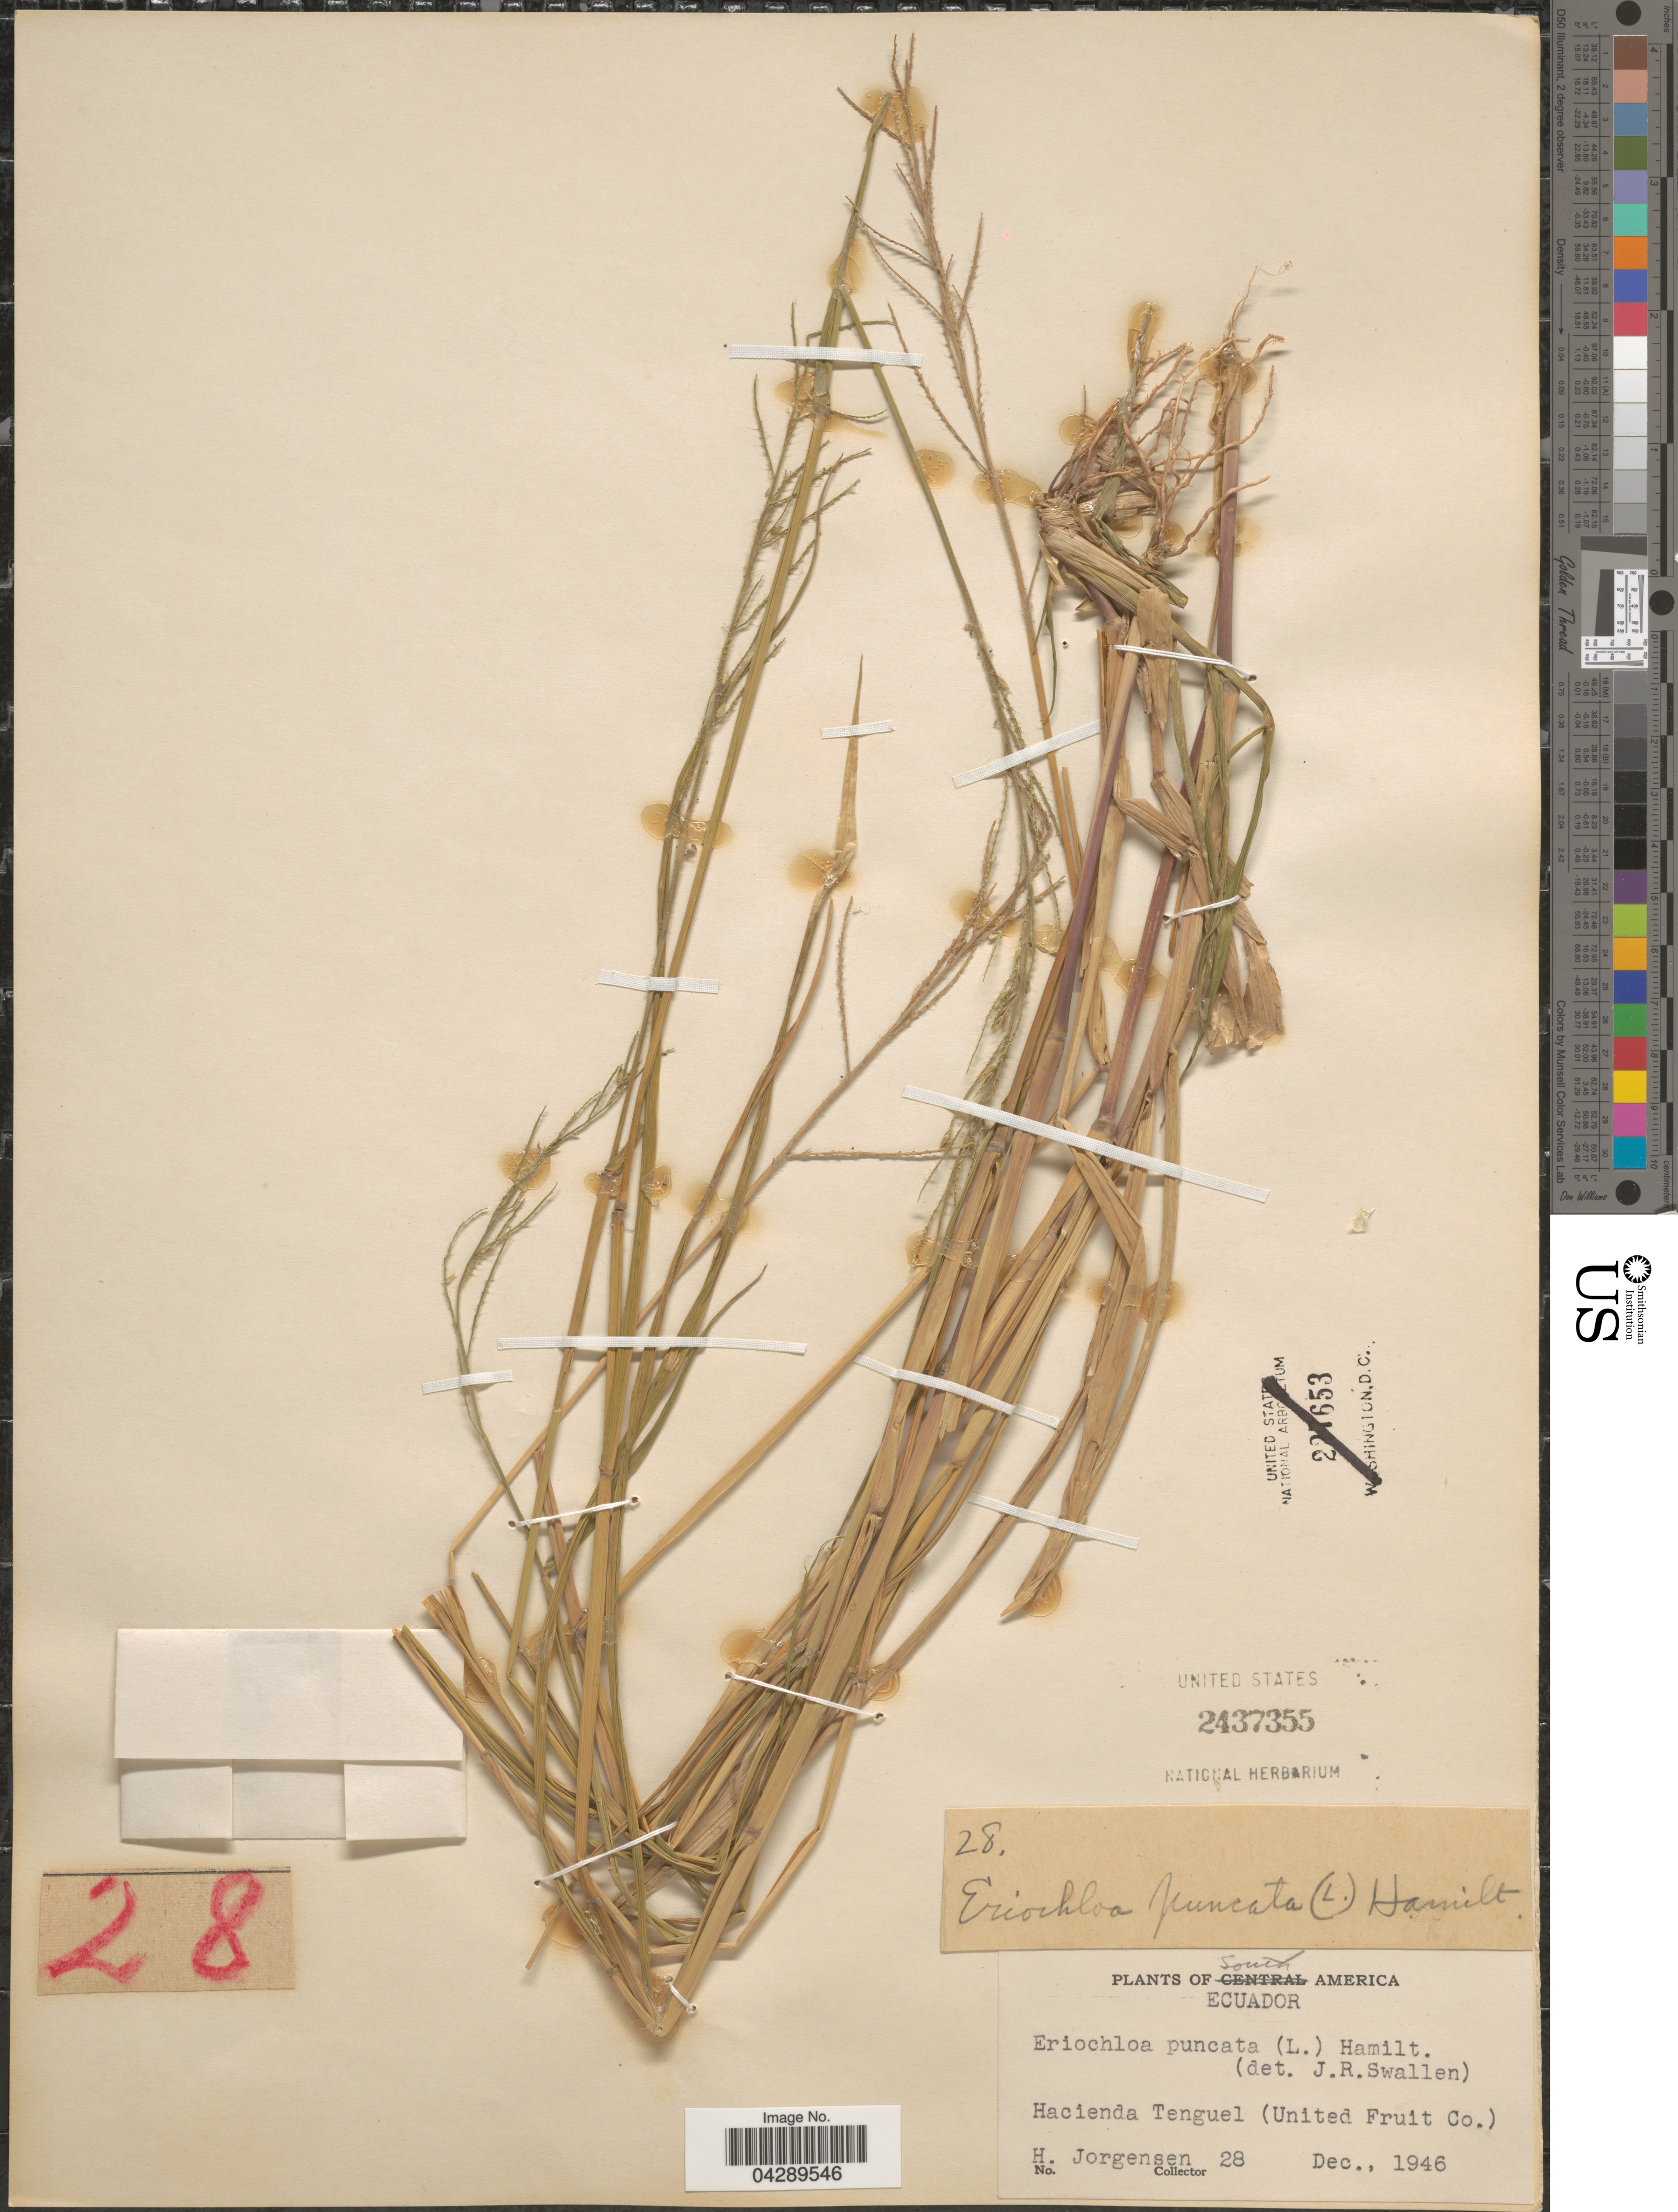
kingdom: Plantae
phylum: Tracheophyta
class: Liliopsida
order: Poales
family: Poaceae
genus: Eriochloa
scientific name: Eriochloa punctata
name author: (L.) Desv. ex Ham.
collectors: H. Jørgensen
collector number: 28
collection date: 1946-12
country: Ecuador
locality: Hacienda Tenguel (United Fruit Co.).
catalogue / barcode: US 2437355